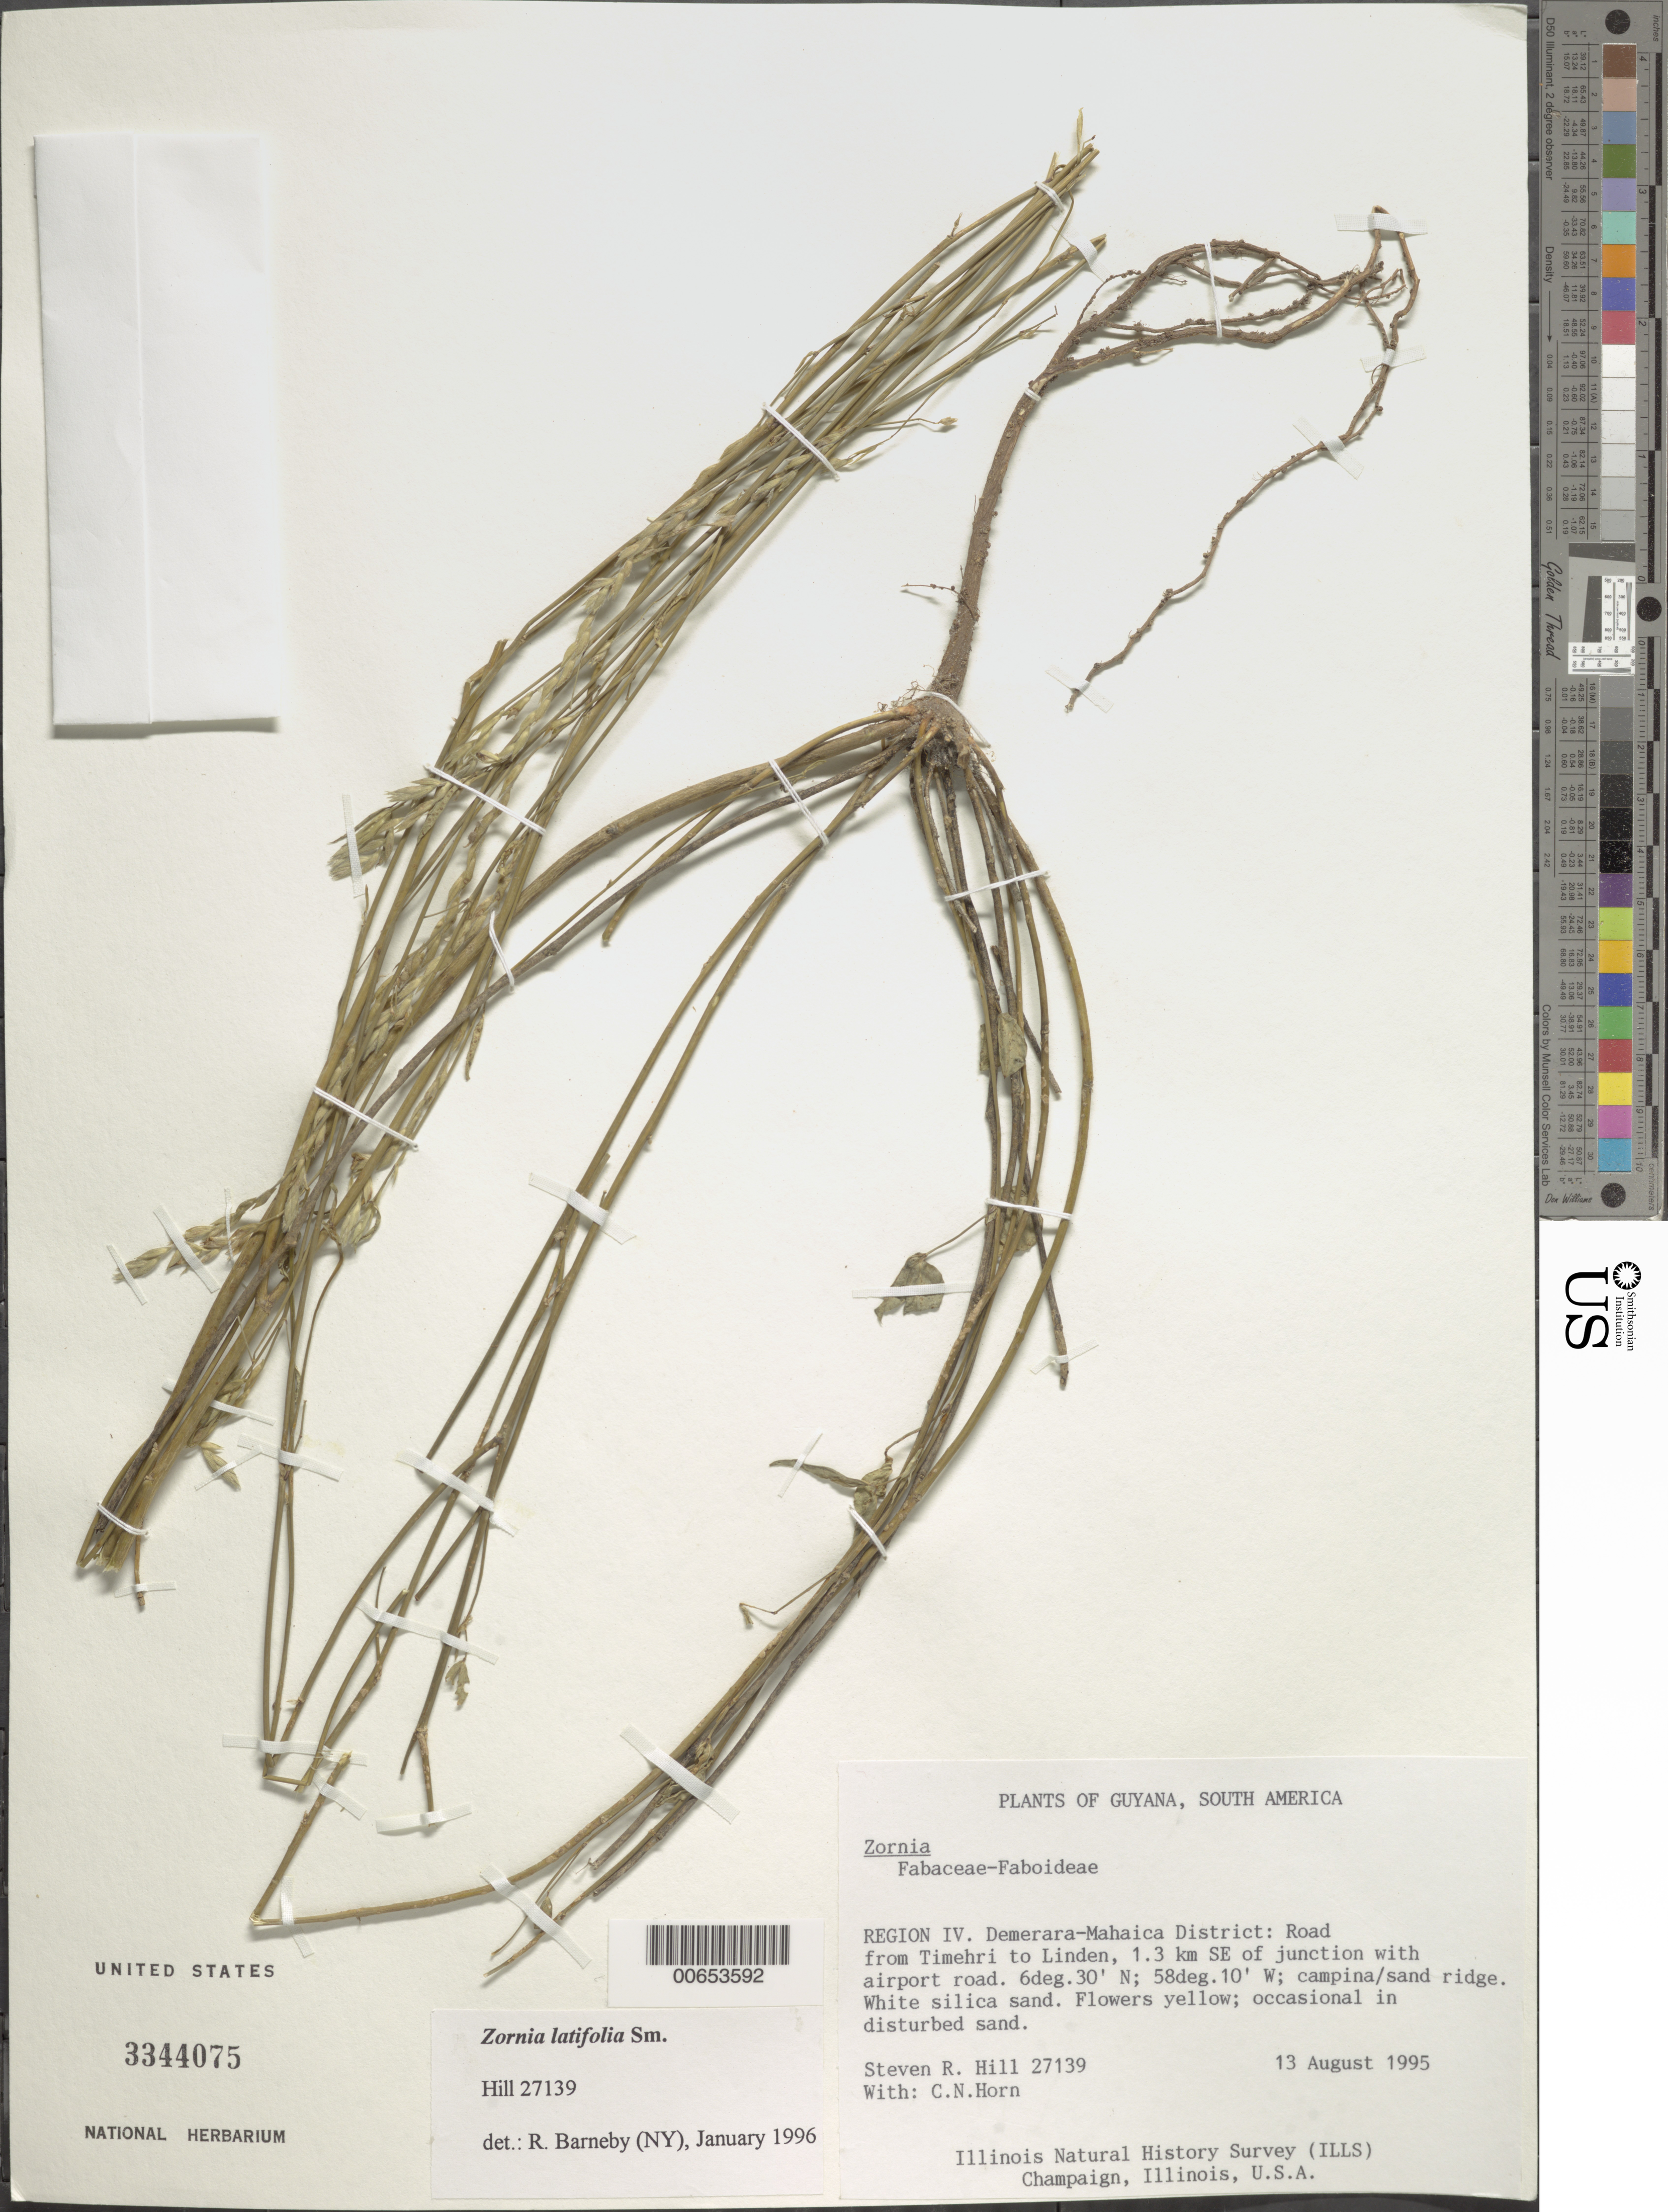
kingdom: Plantae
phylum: Tracheophyta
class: Magnoliopsida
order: Fabales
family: Fabaceae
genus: Zornia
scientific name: Zornia latifolia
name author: Sm.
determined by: Barneby, Rupert C., (NY)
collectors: S. R. Hill & C. N. Horn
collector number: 27139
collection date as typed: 13-Aug-95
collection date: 1995-08-13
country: Guyana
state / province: Demerara-Mahaica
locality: Timehri to Linden road, 1.3 km SE of junc. with airport road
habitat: Campina/sand ridge, white silica sand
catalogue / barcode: US 3344075